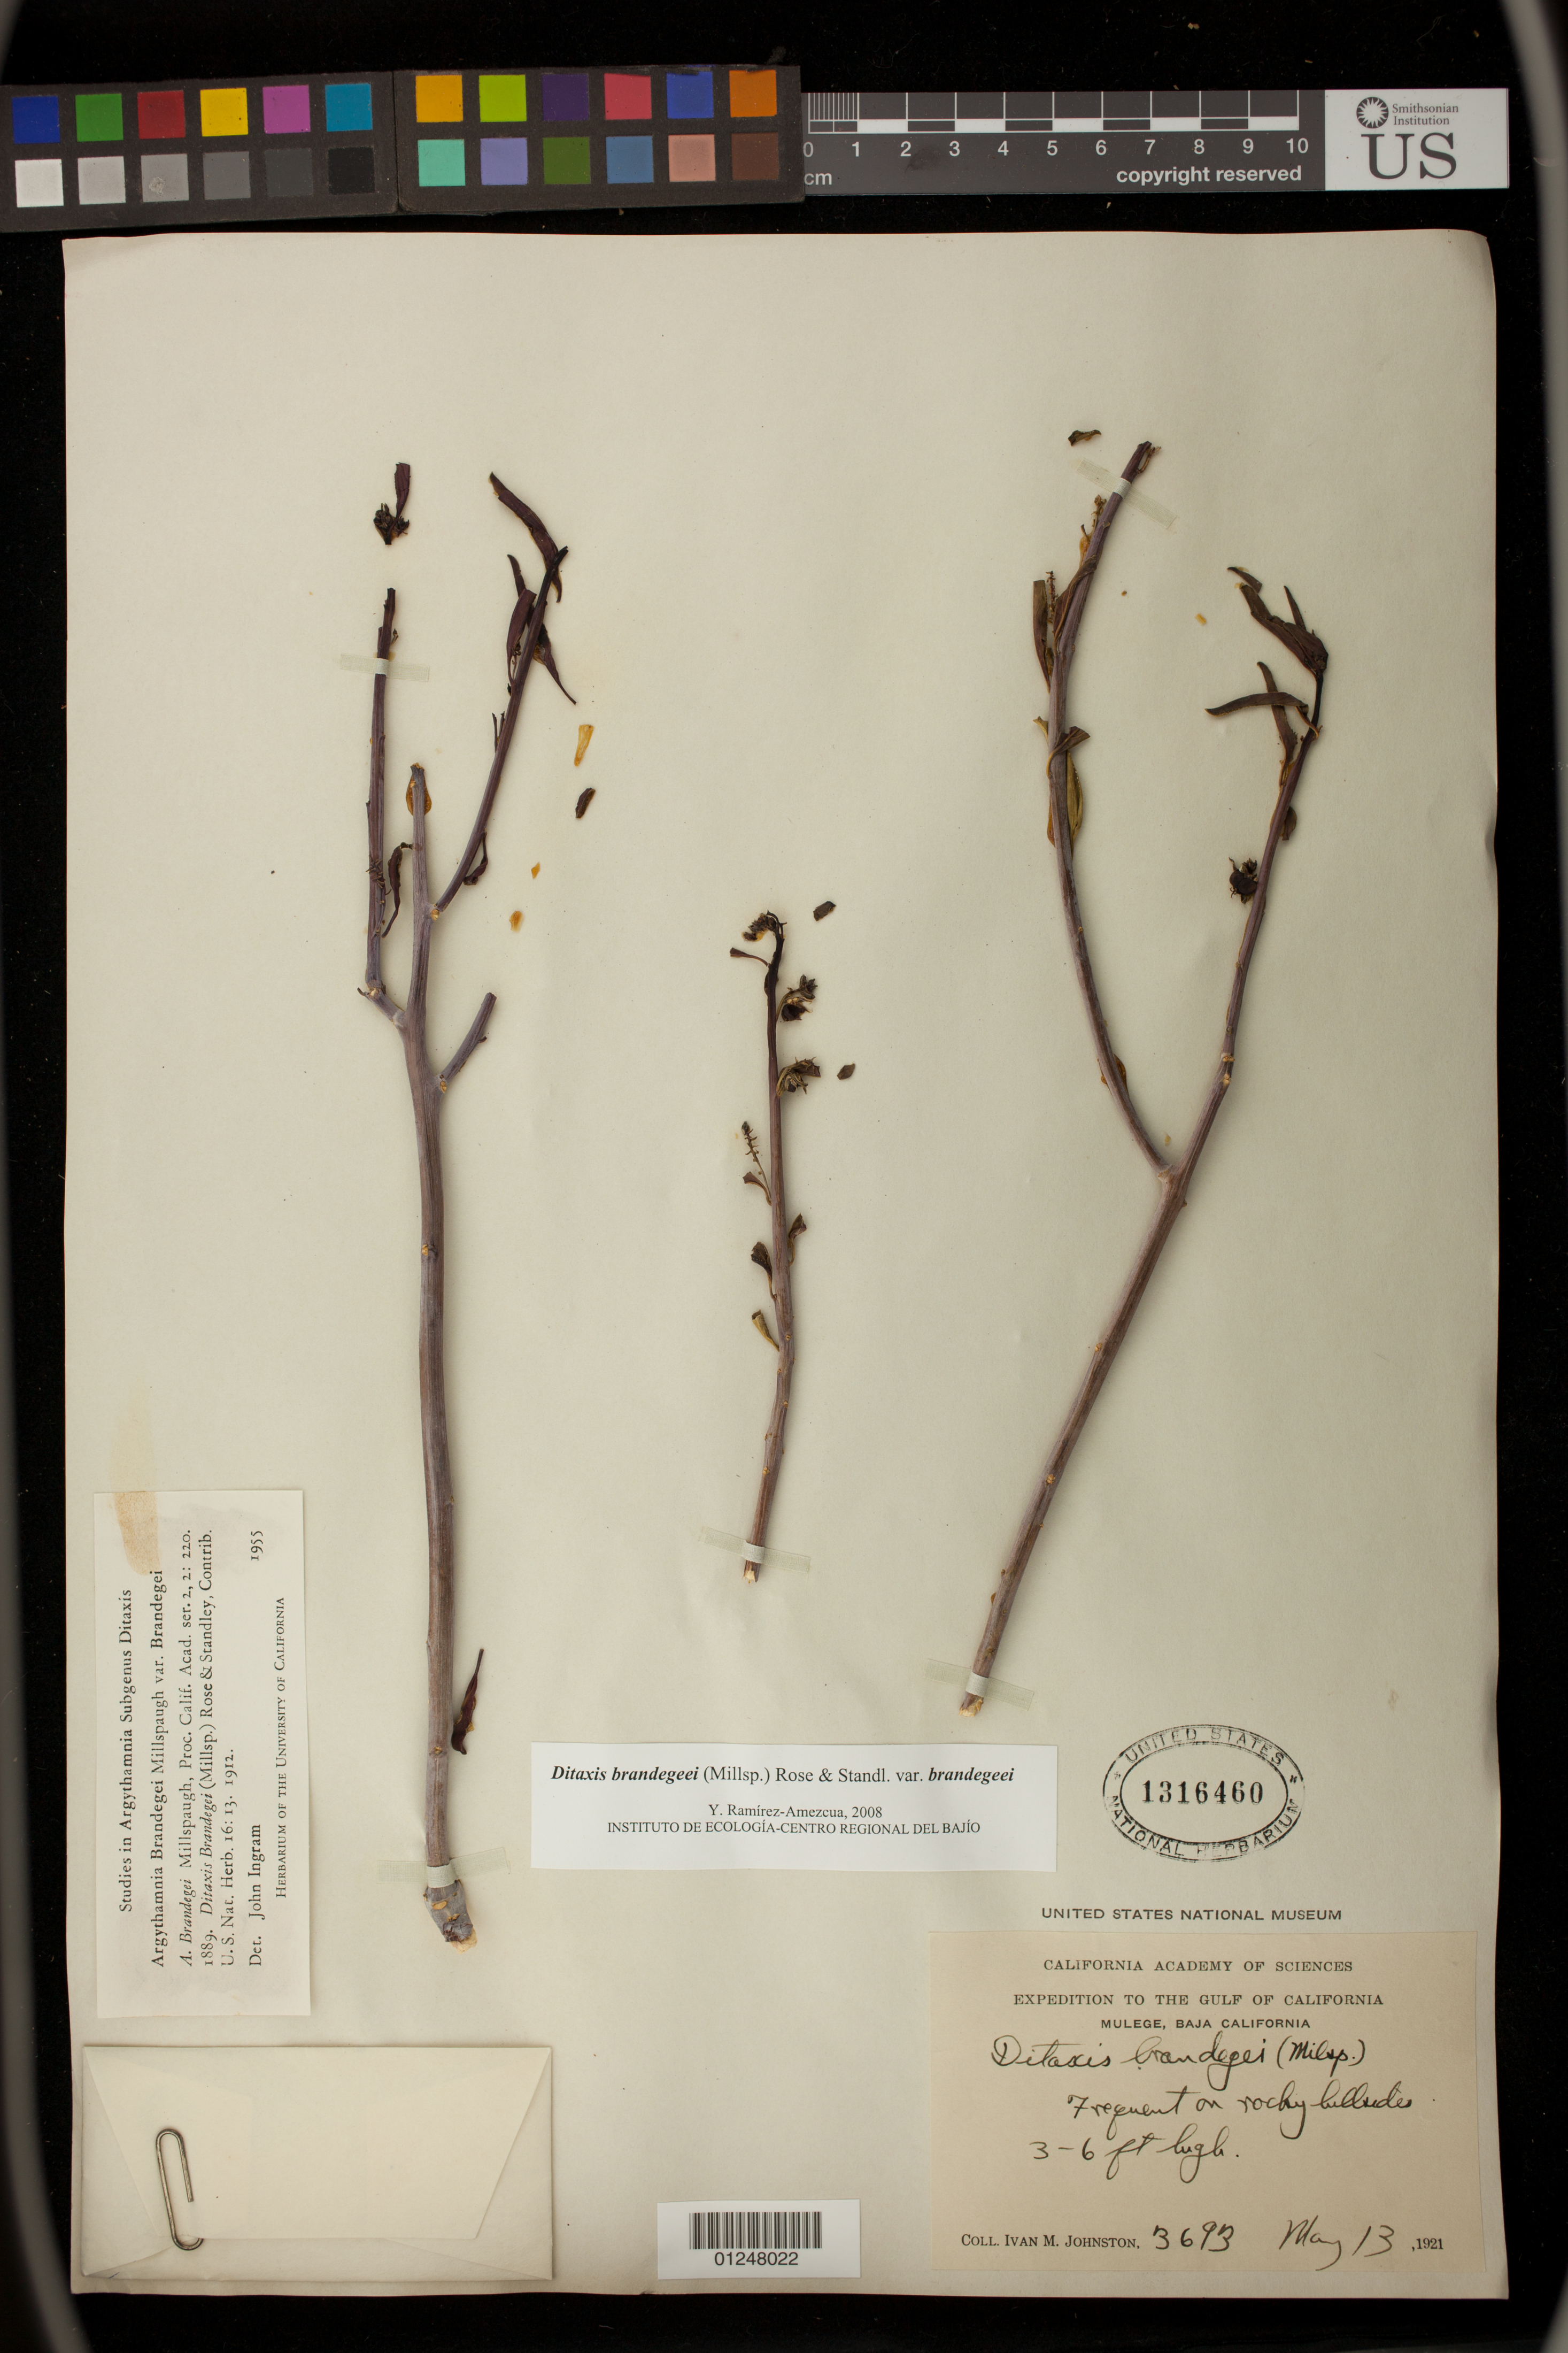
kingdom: Plantae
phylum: Tracheophyta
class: Magnoliopsida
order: Malpighiales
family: Euphorbiaceae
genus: Argythamnia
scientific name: Argythamnia brandegeei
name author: Millsp.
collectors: I.M. Johnston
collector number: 3693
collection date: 1921-05-13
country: Mexico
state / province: Baja California Sur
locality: Mulegé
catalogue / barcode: US 1316460